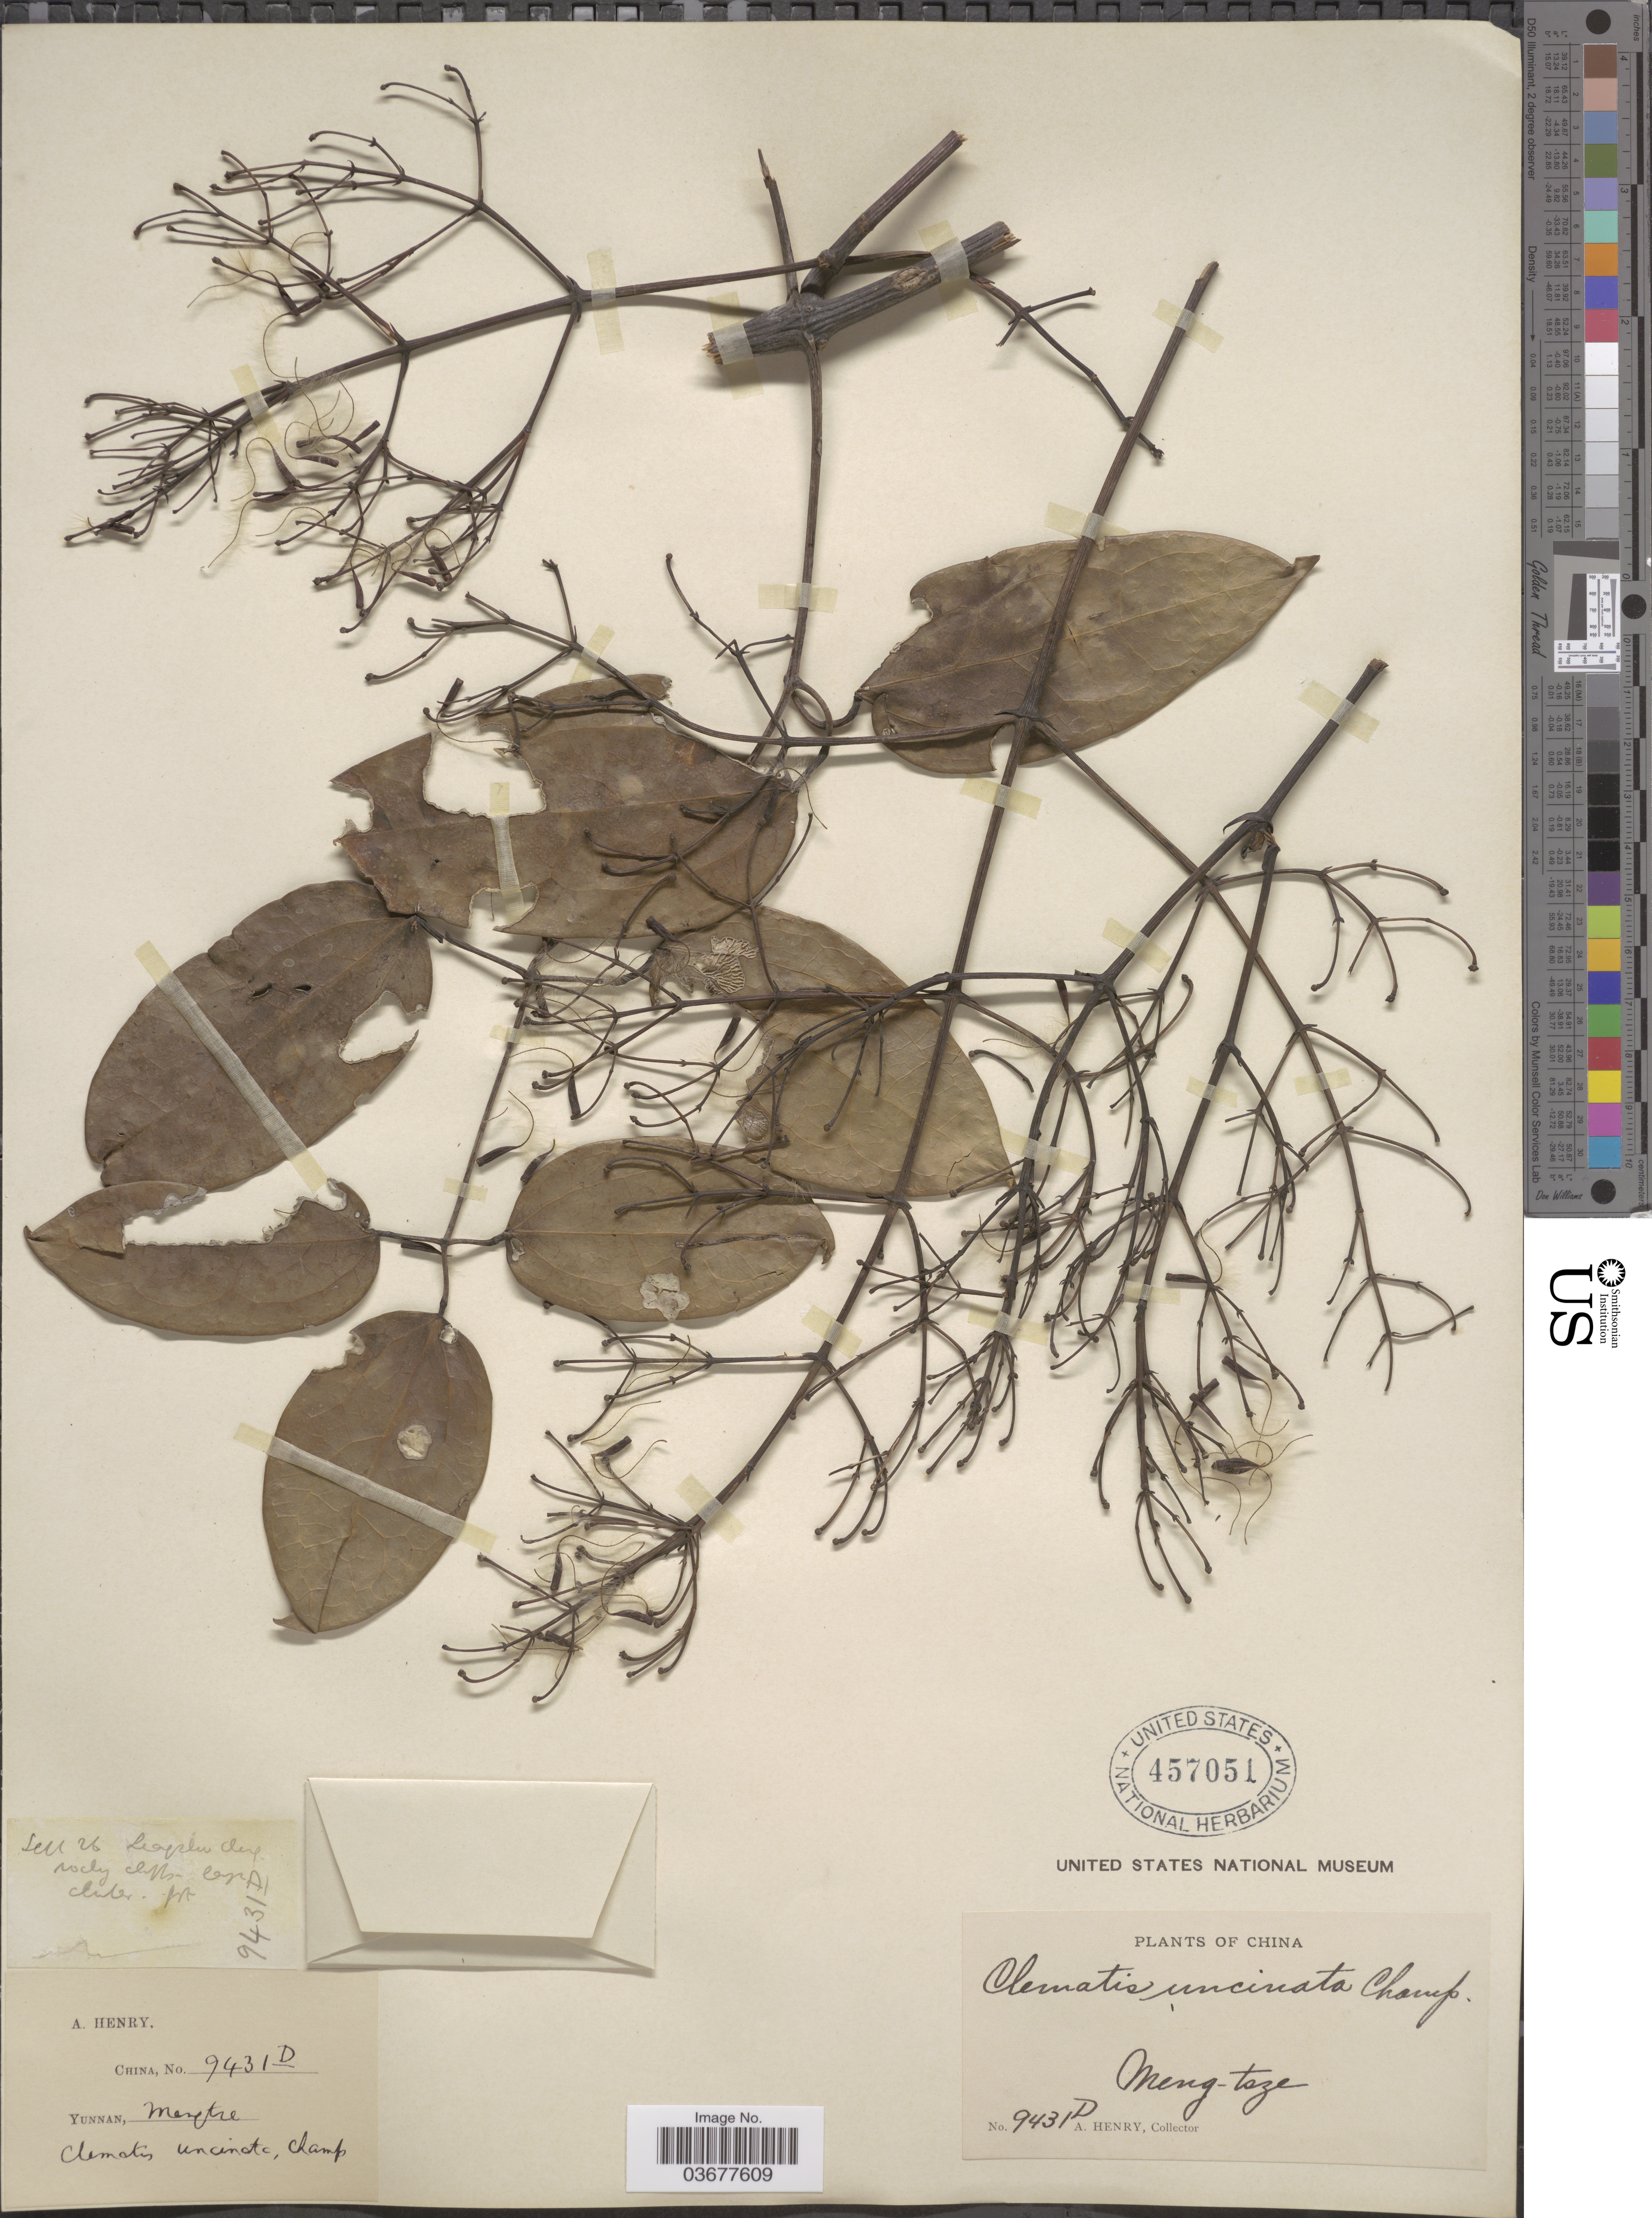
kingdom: Plantae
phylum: Tracheophyta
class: Magnoliopsida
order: Ranunculales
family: Ranunculaceae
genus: Clematis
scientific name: Clematis uncinata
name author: Champ. ex Benth.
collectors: A. Henry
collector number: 9431 D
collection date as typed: Transcribed d/m/y: /9/26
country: China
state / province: Yunnan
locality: Meng-tsze. Liangshu cheng, rocky cliffs.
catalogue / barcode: US 457051